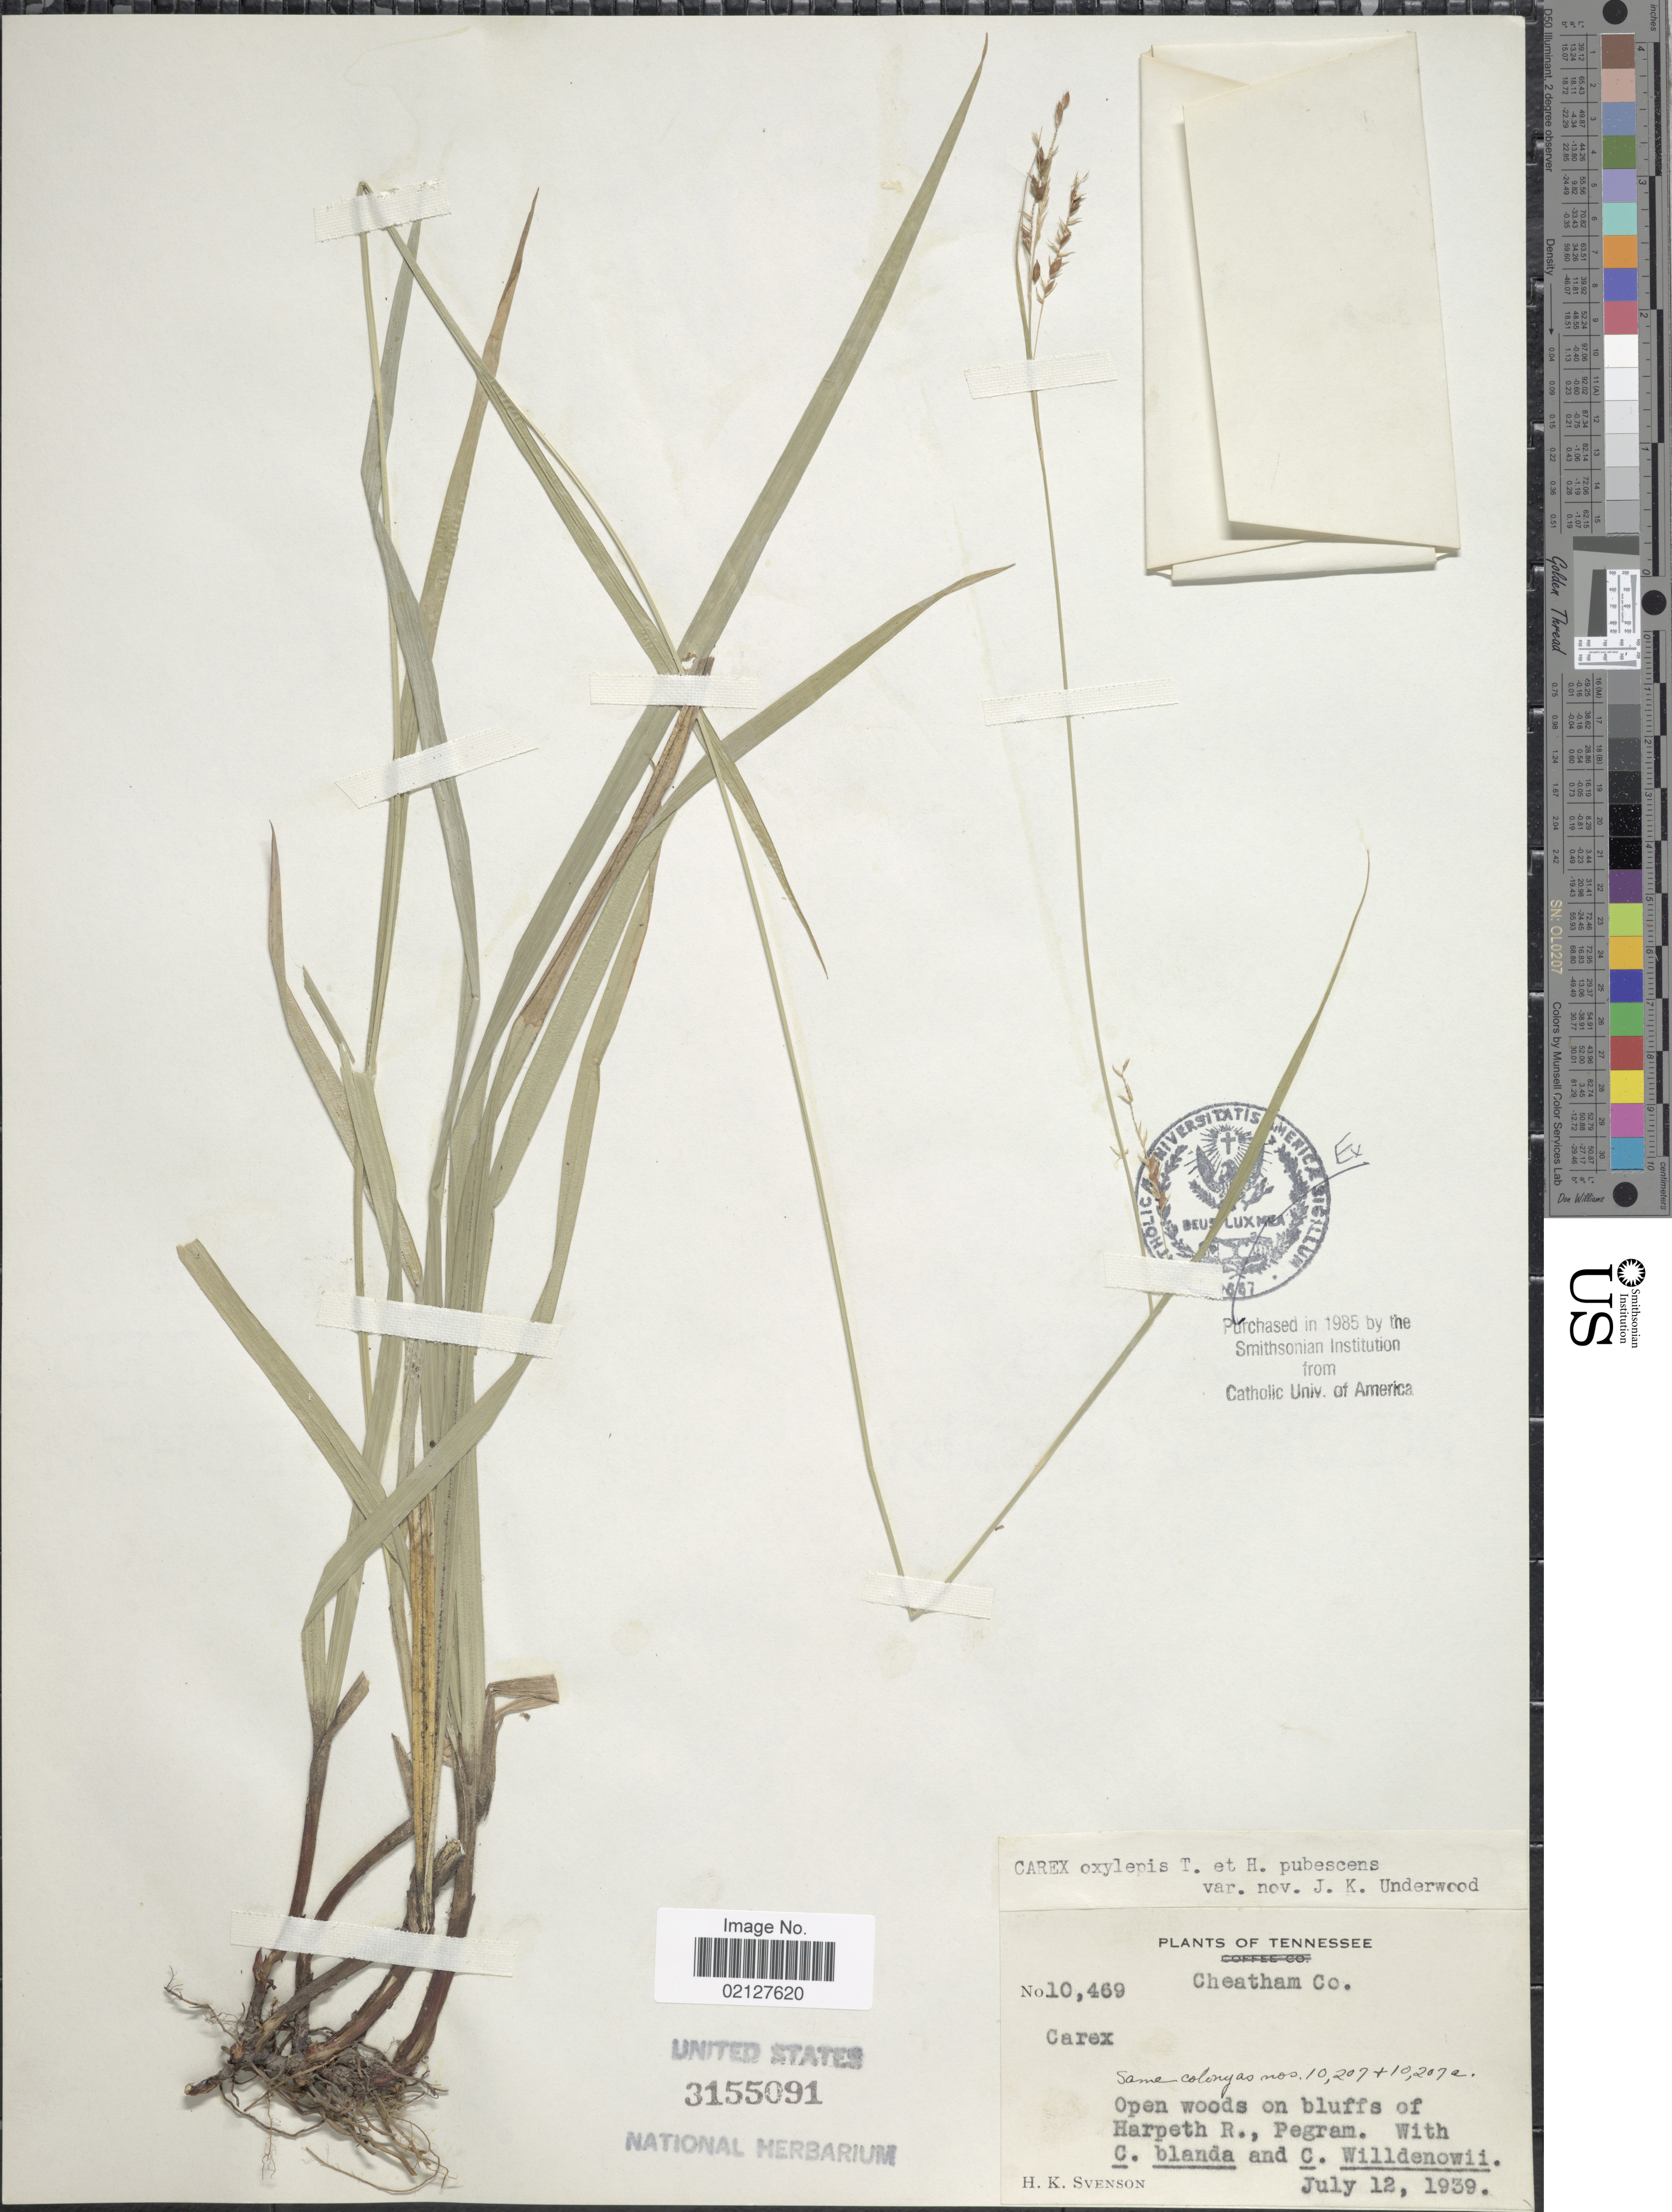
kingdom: Plantae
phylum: Tracheophyta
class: Liliopsida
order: Poales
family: Cyperaceae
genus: Carex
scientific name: Carex oxylepis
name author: Torr. & Hook.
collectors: H. K. Svenson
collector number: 10469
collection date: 1939-07-12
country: United States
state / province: Tennessee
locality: Chatham Co. bluffs of Harpeth R., Pegram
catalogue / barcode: US 3155091